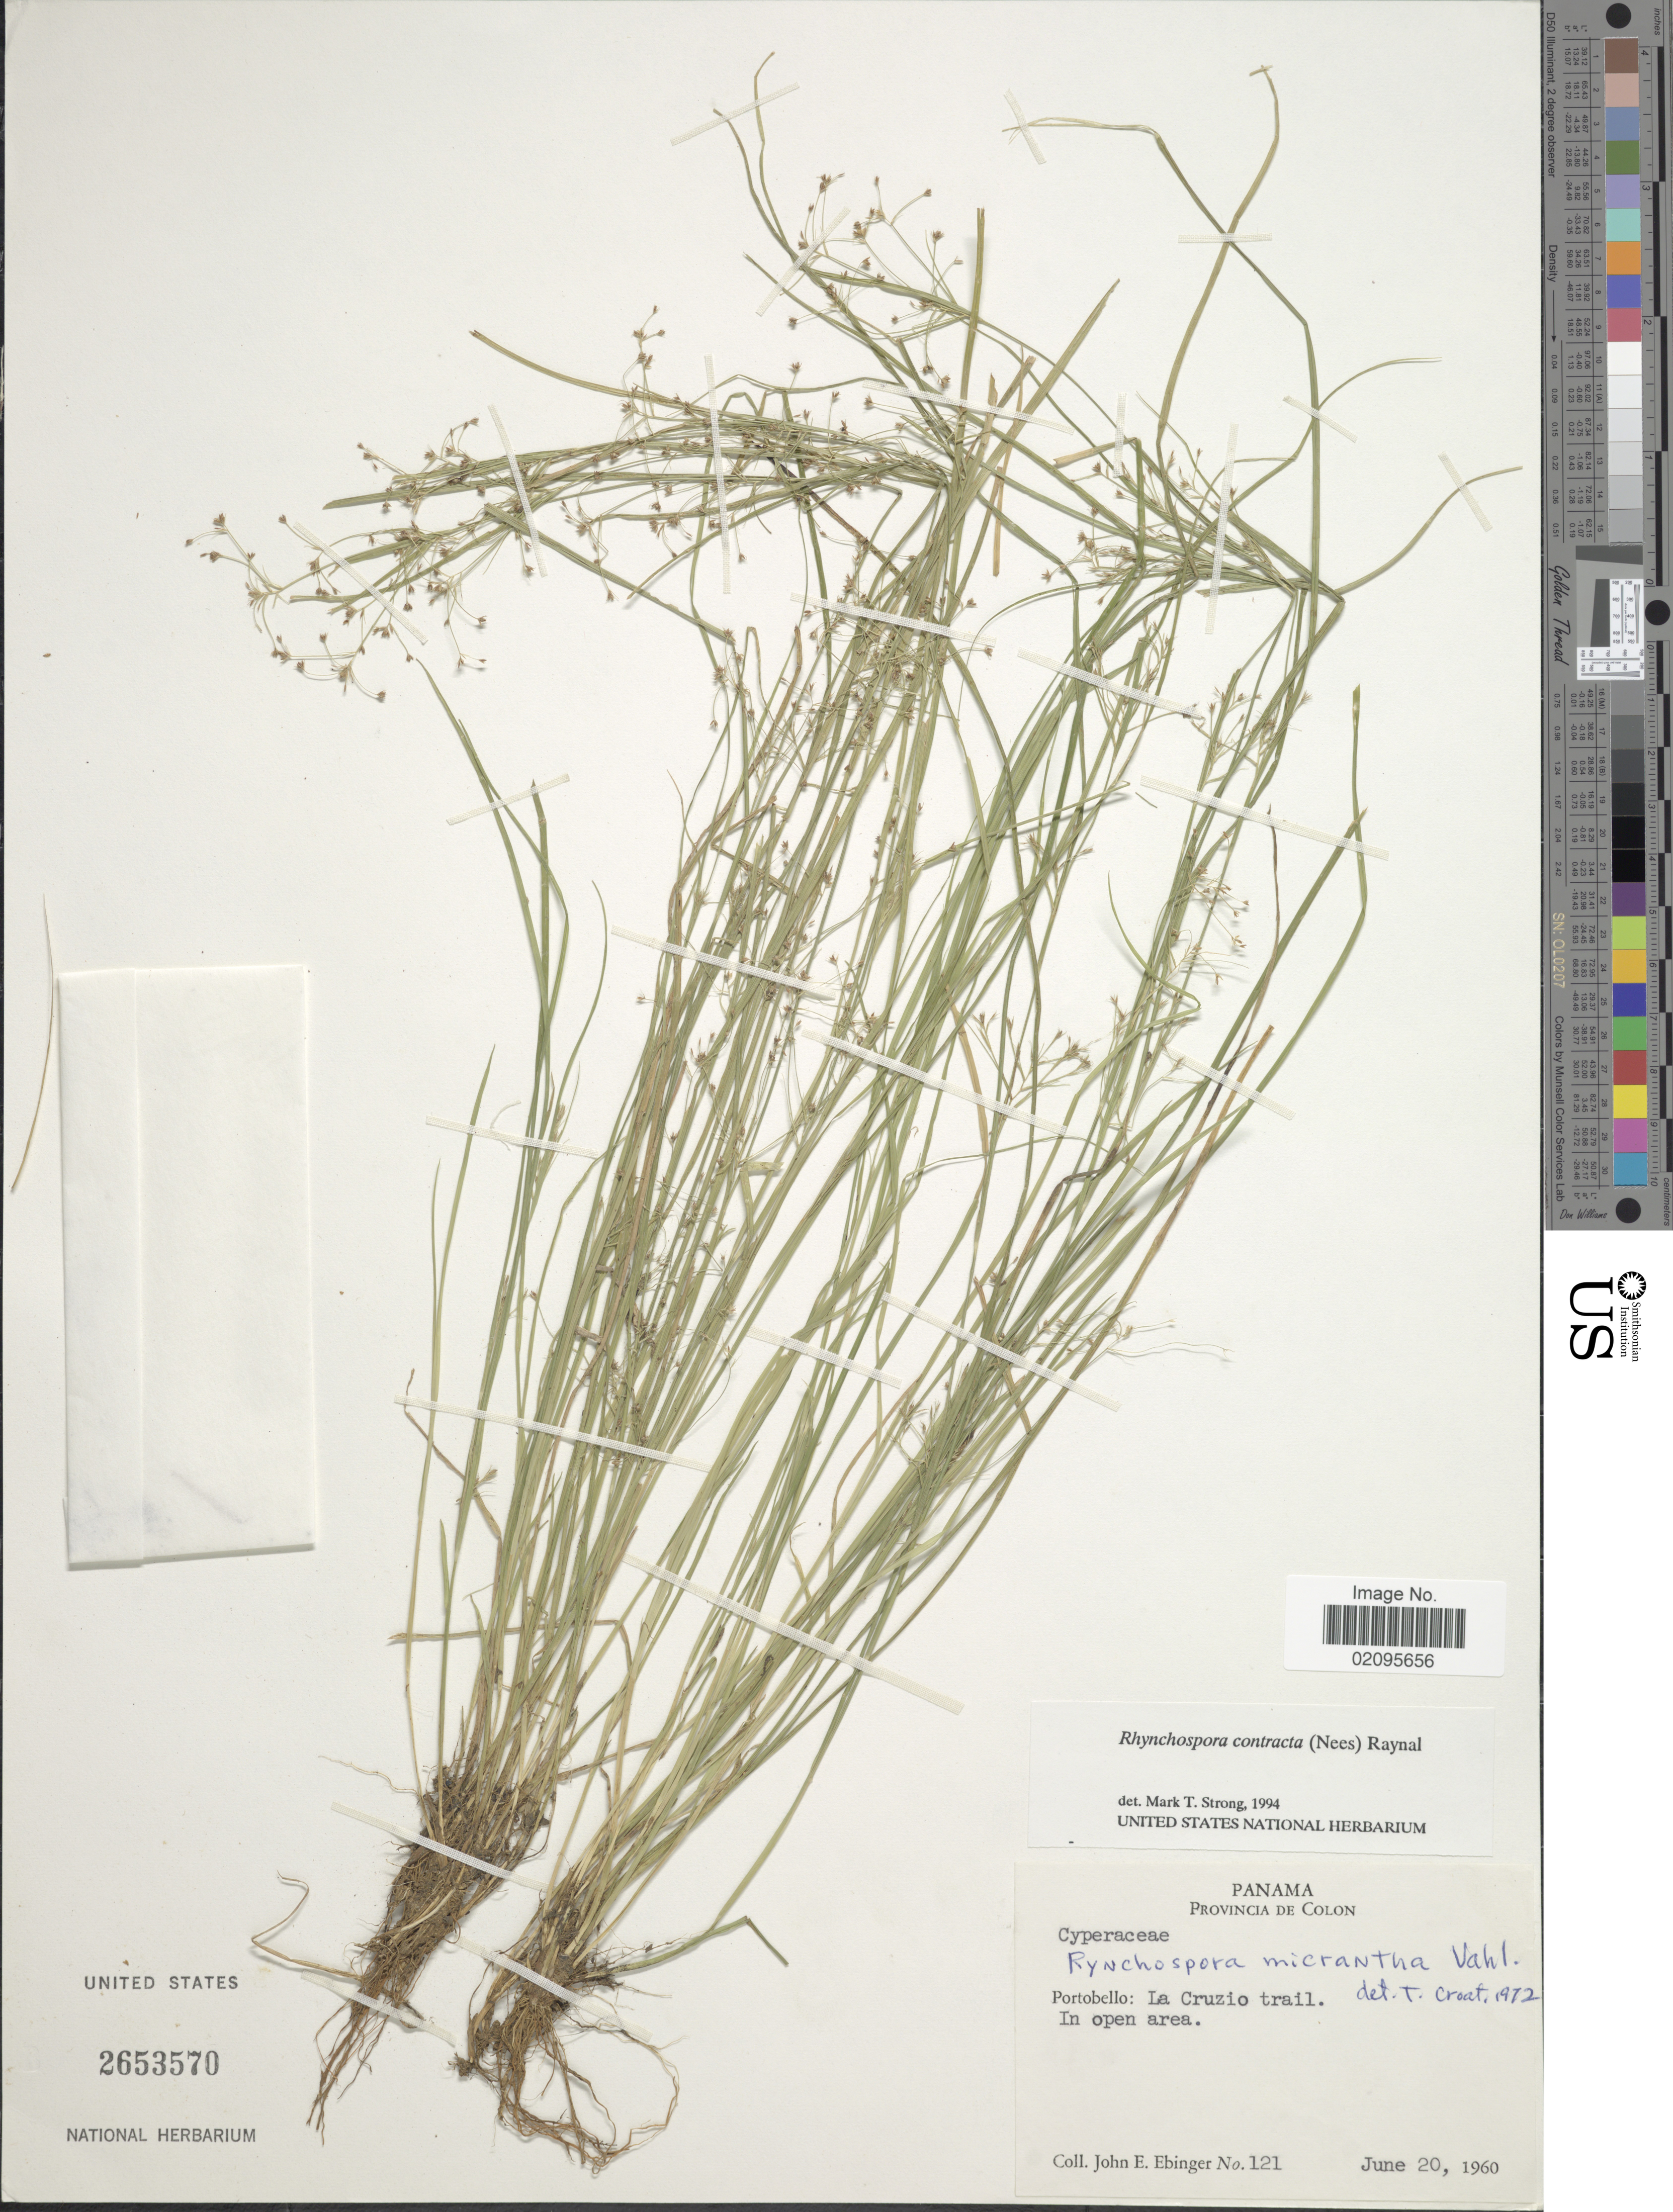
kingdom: Plantae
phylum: Tracheophyta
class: Liliopsida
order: Poales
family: Cyperaceae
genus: Rhynchospora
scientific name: Rhynchospora contracta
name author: (Nees) J. Raynal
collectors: J. Ebinger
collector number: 212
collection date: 1960-06-20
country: Panama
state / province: Colón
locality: Portobello: La Cruzio trail, in open area.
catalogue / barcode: US 2653570